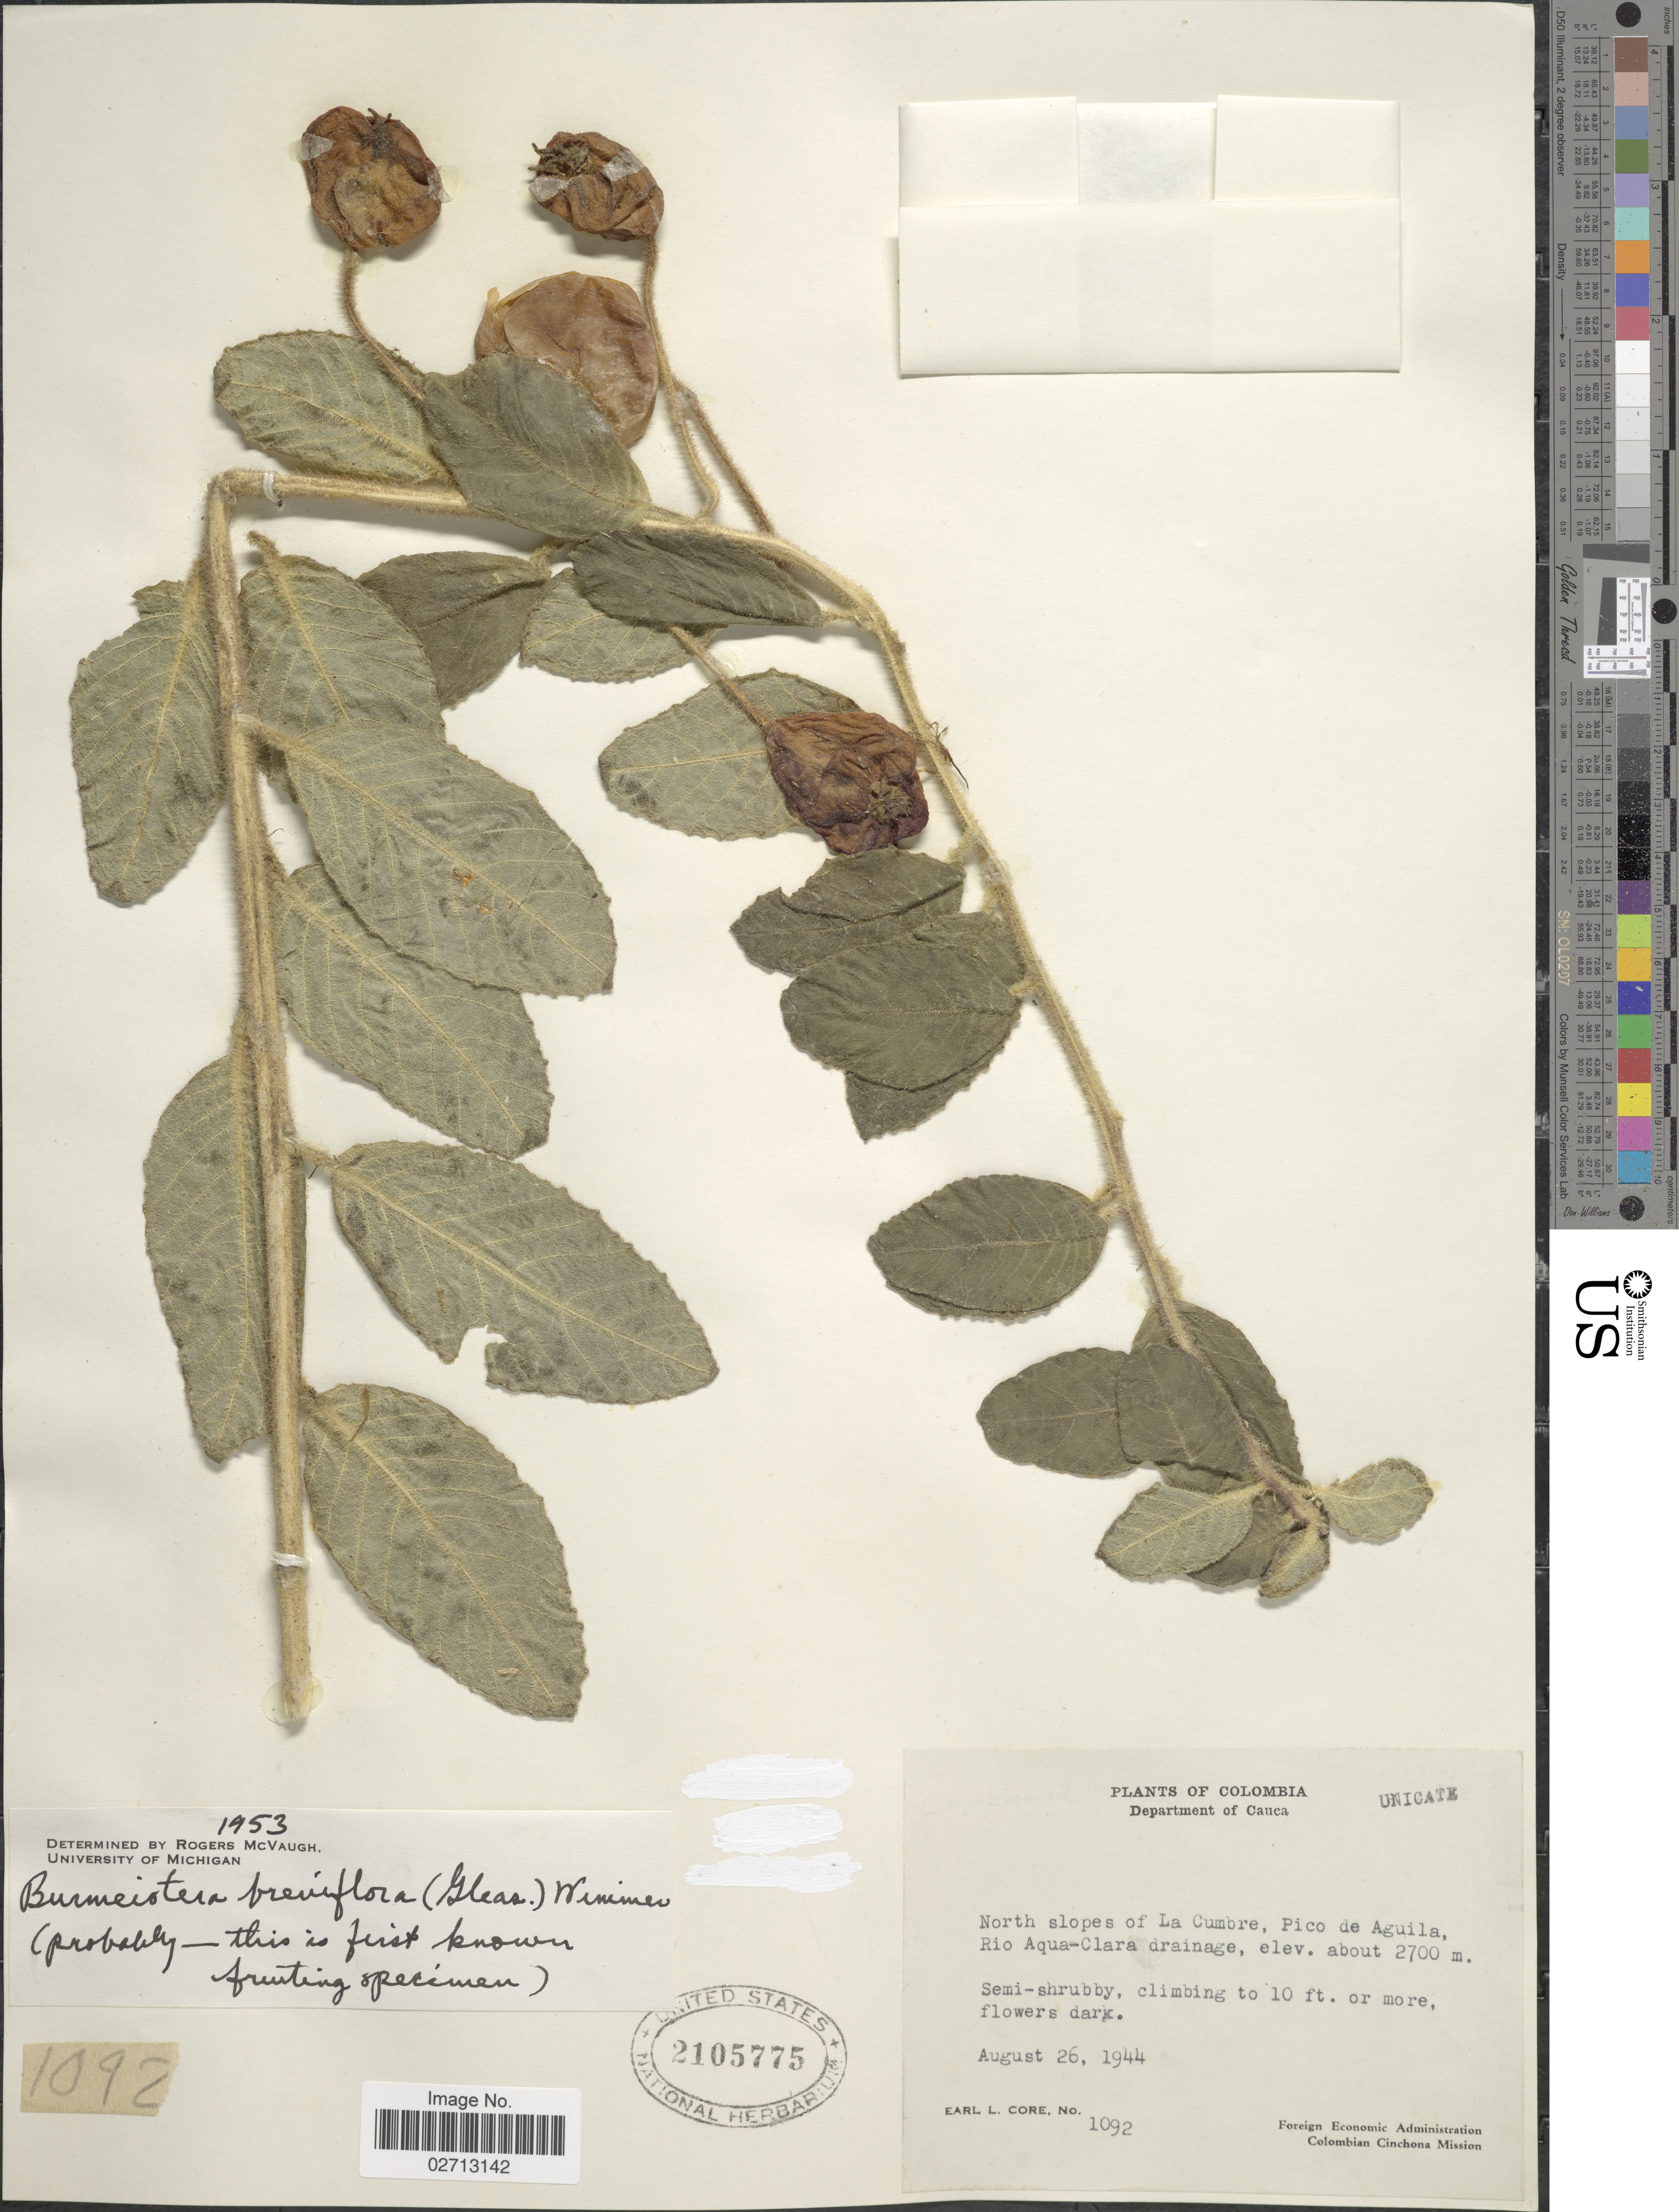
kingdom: Plantae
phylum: Tracheophyta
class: Magnoliopsida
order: Asterales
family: Campanulaceae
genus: Burmeistera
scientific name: Burmeistera breviflora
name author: (Gleason) E. Wimm.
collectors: E. L. Core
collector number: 1092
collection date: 1944-08-26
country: Colombia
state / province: Cauca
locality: Department of Cauca. North slopes of La Cumbre, Pico de Aguila, Rio Aqua-Clara drainage.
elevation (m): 2700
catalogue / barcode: US 2105775